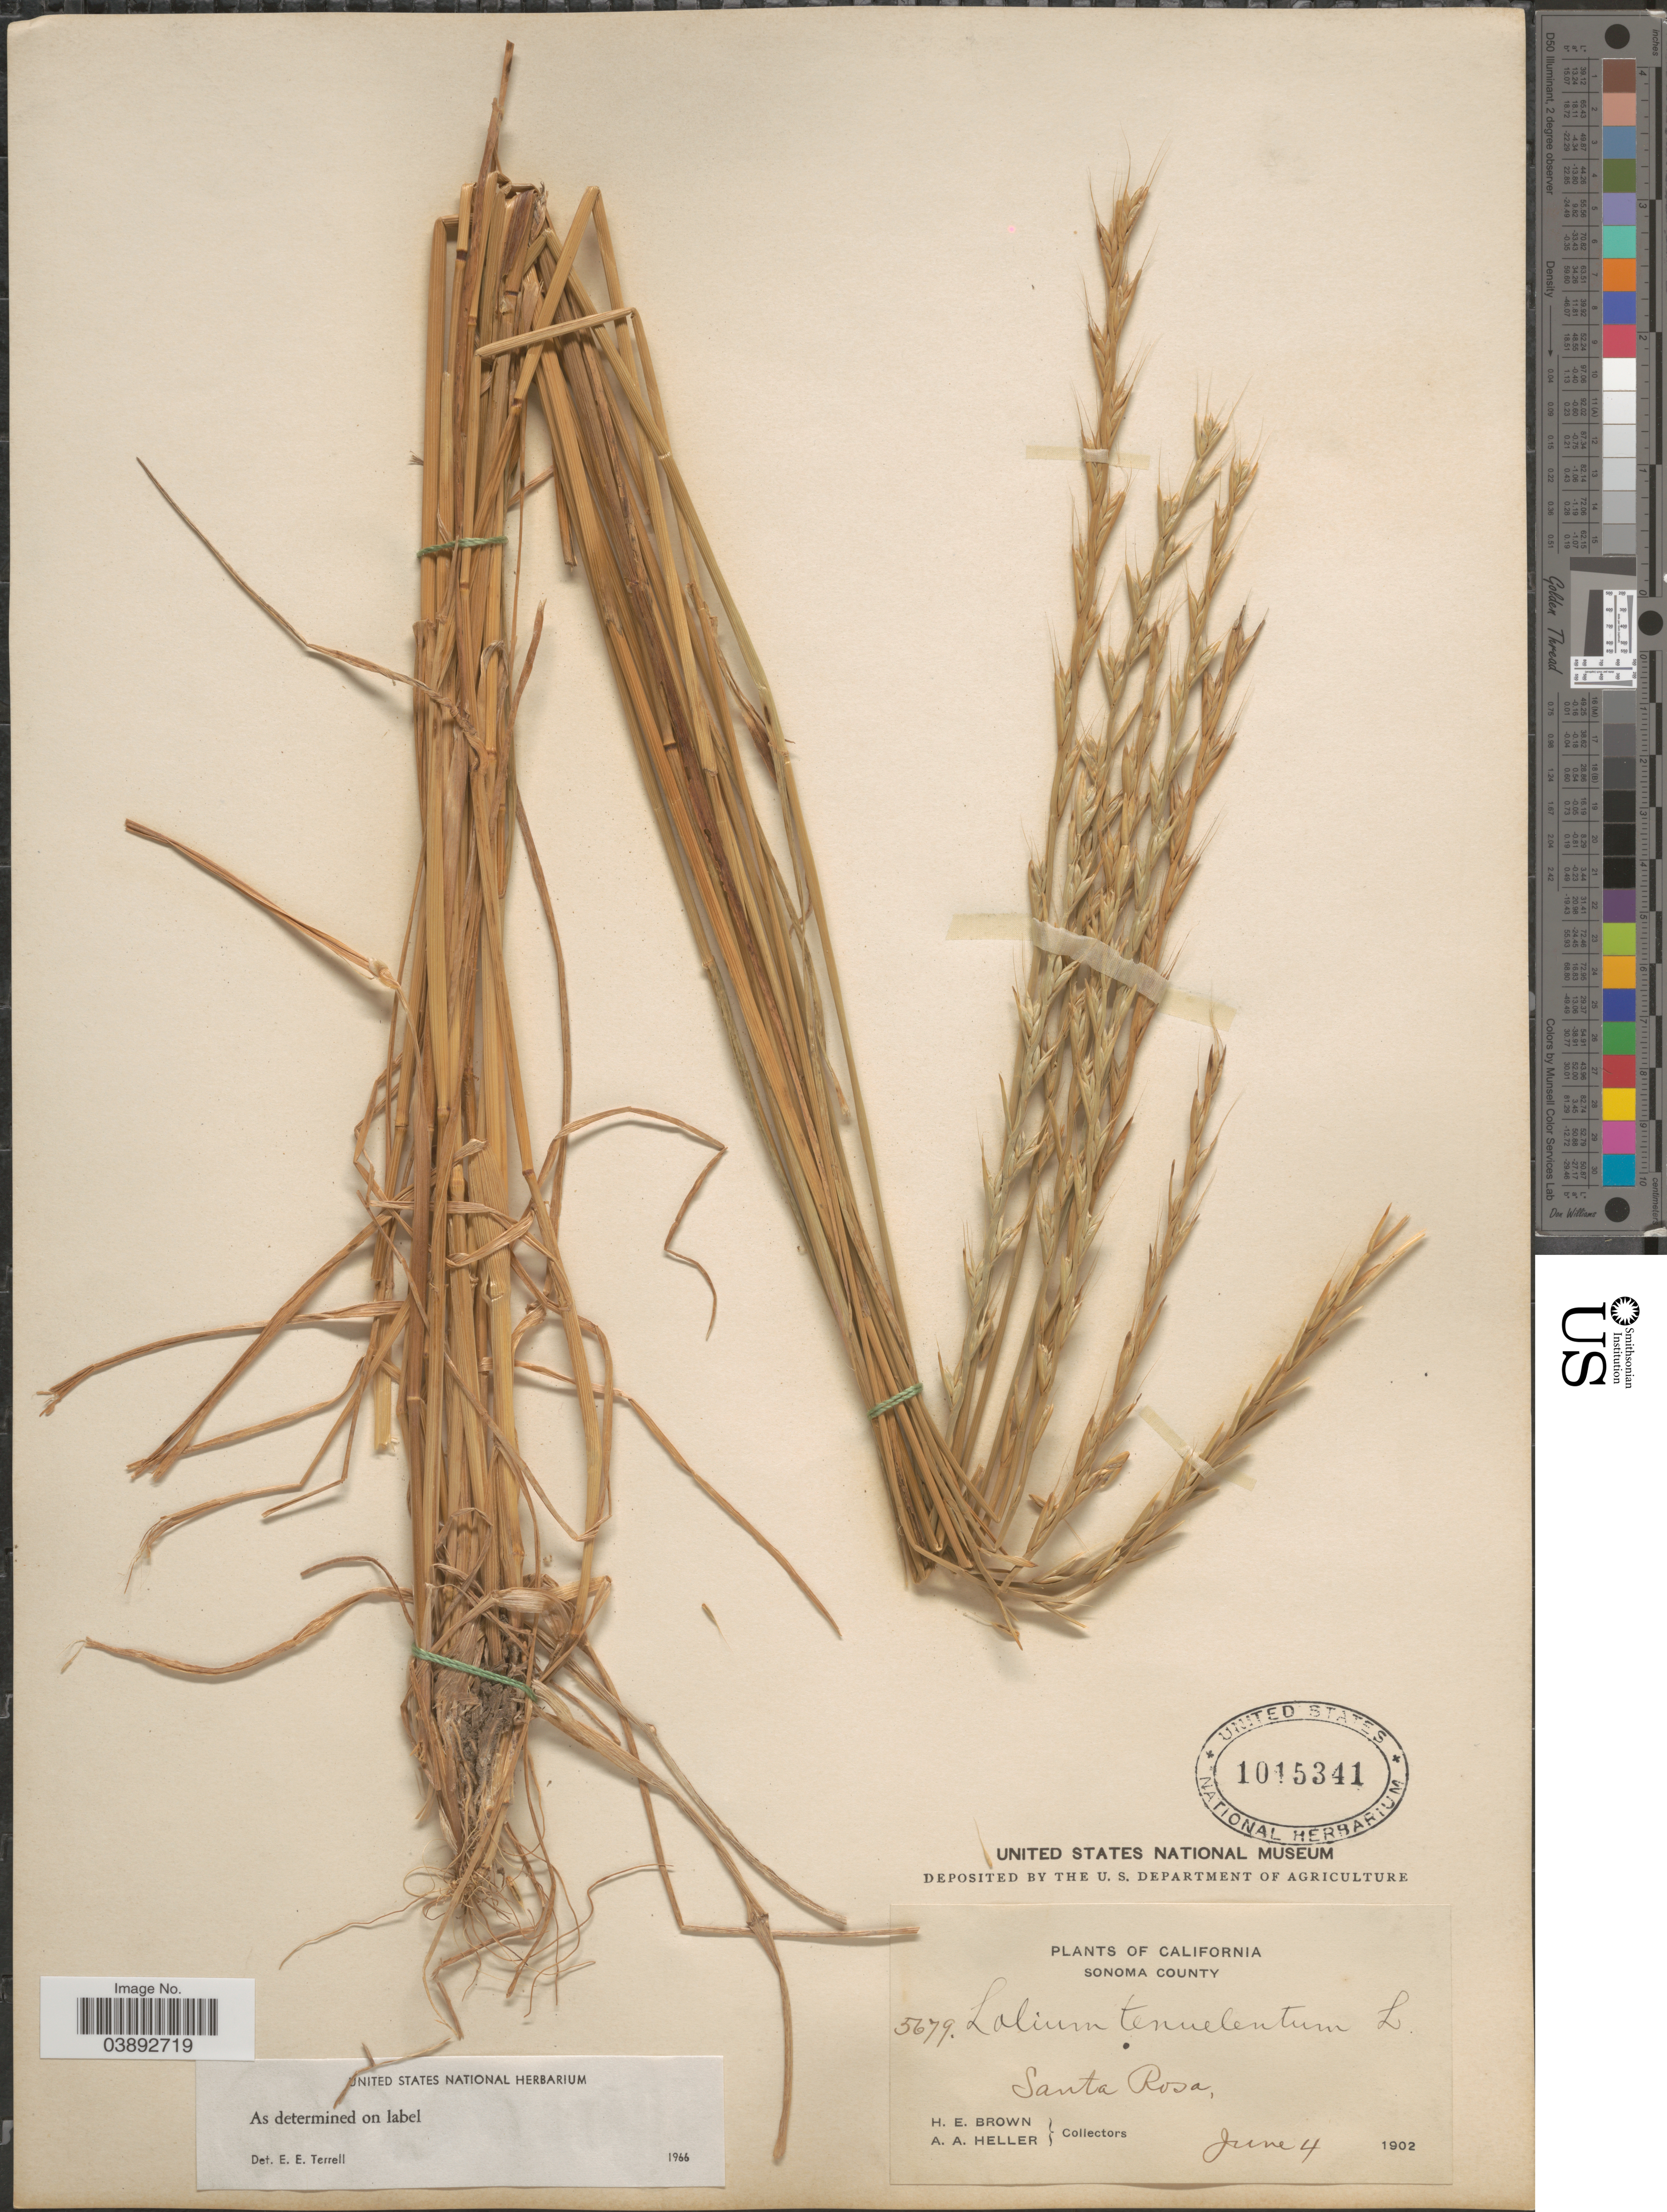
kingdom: Plantae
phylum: Tracheophyta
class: Liliopsida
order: Poales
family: Poaceae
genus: Lolium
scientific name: Lolium temulentum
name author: L.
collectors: H. E. Brown & A. A. Heller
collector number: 5679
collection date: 1902-06-04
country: United States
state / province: California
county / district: Sonoma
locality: Sonoma County. Santa Rosa.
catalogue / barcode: US 1015341